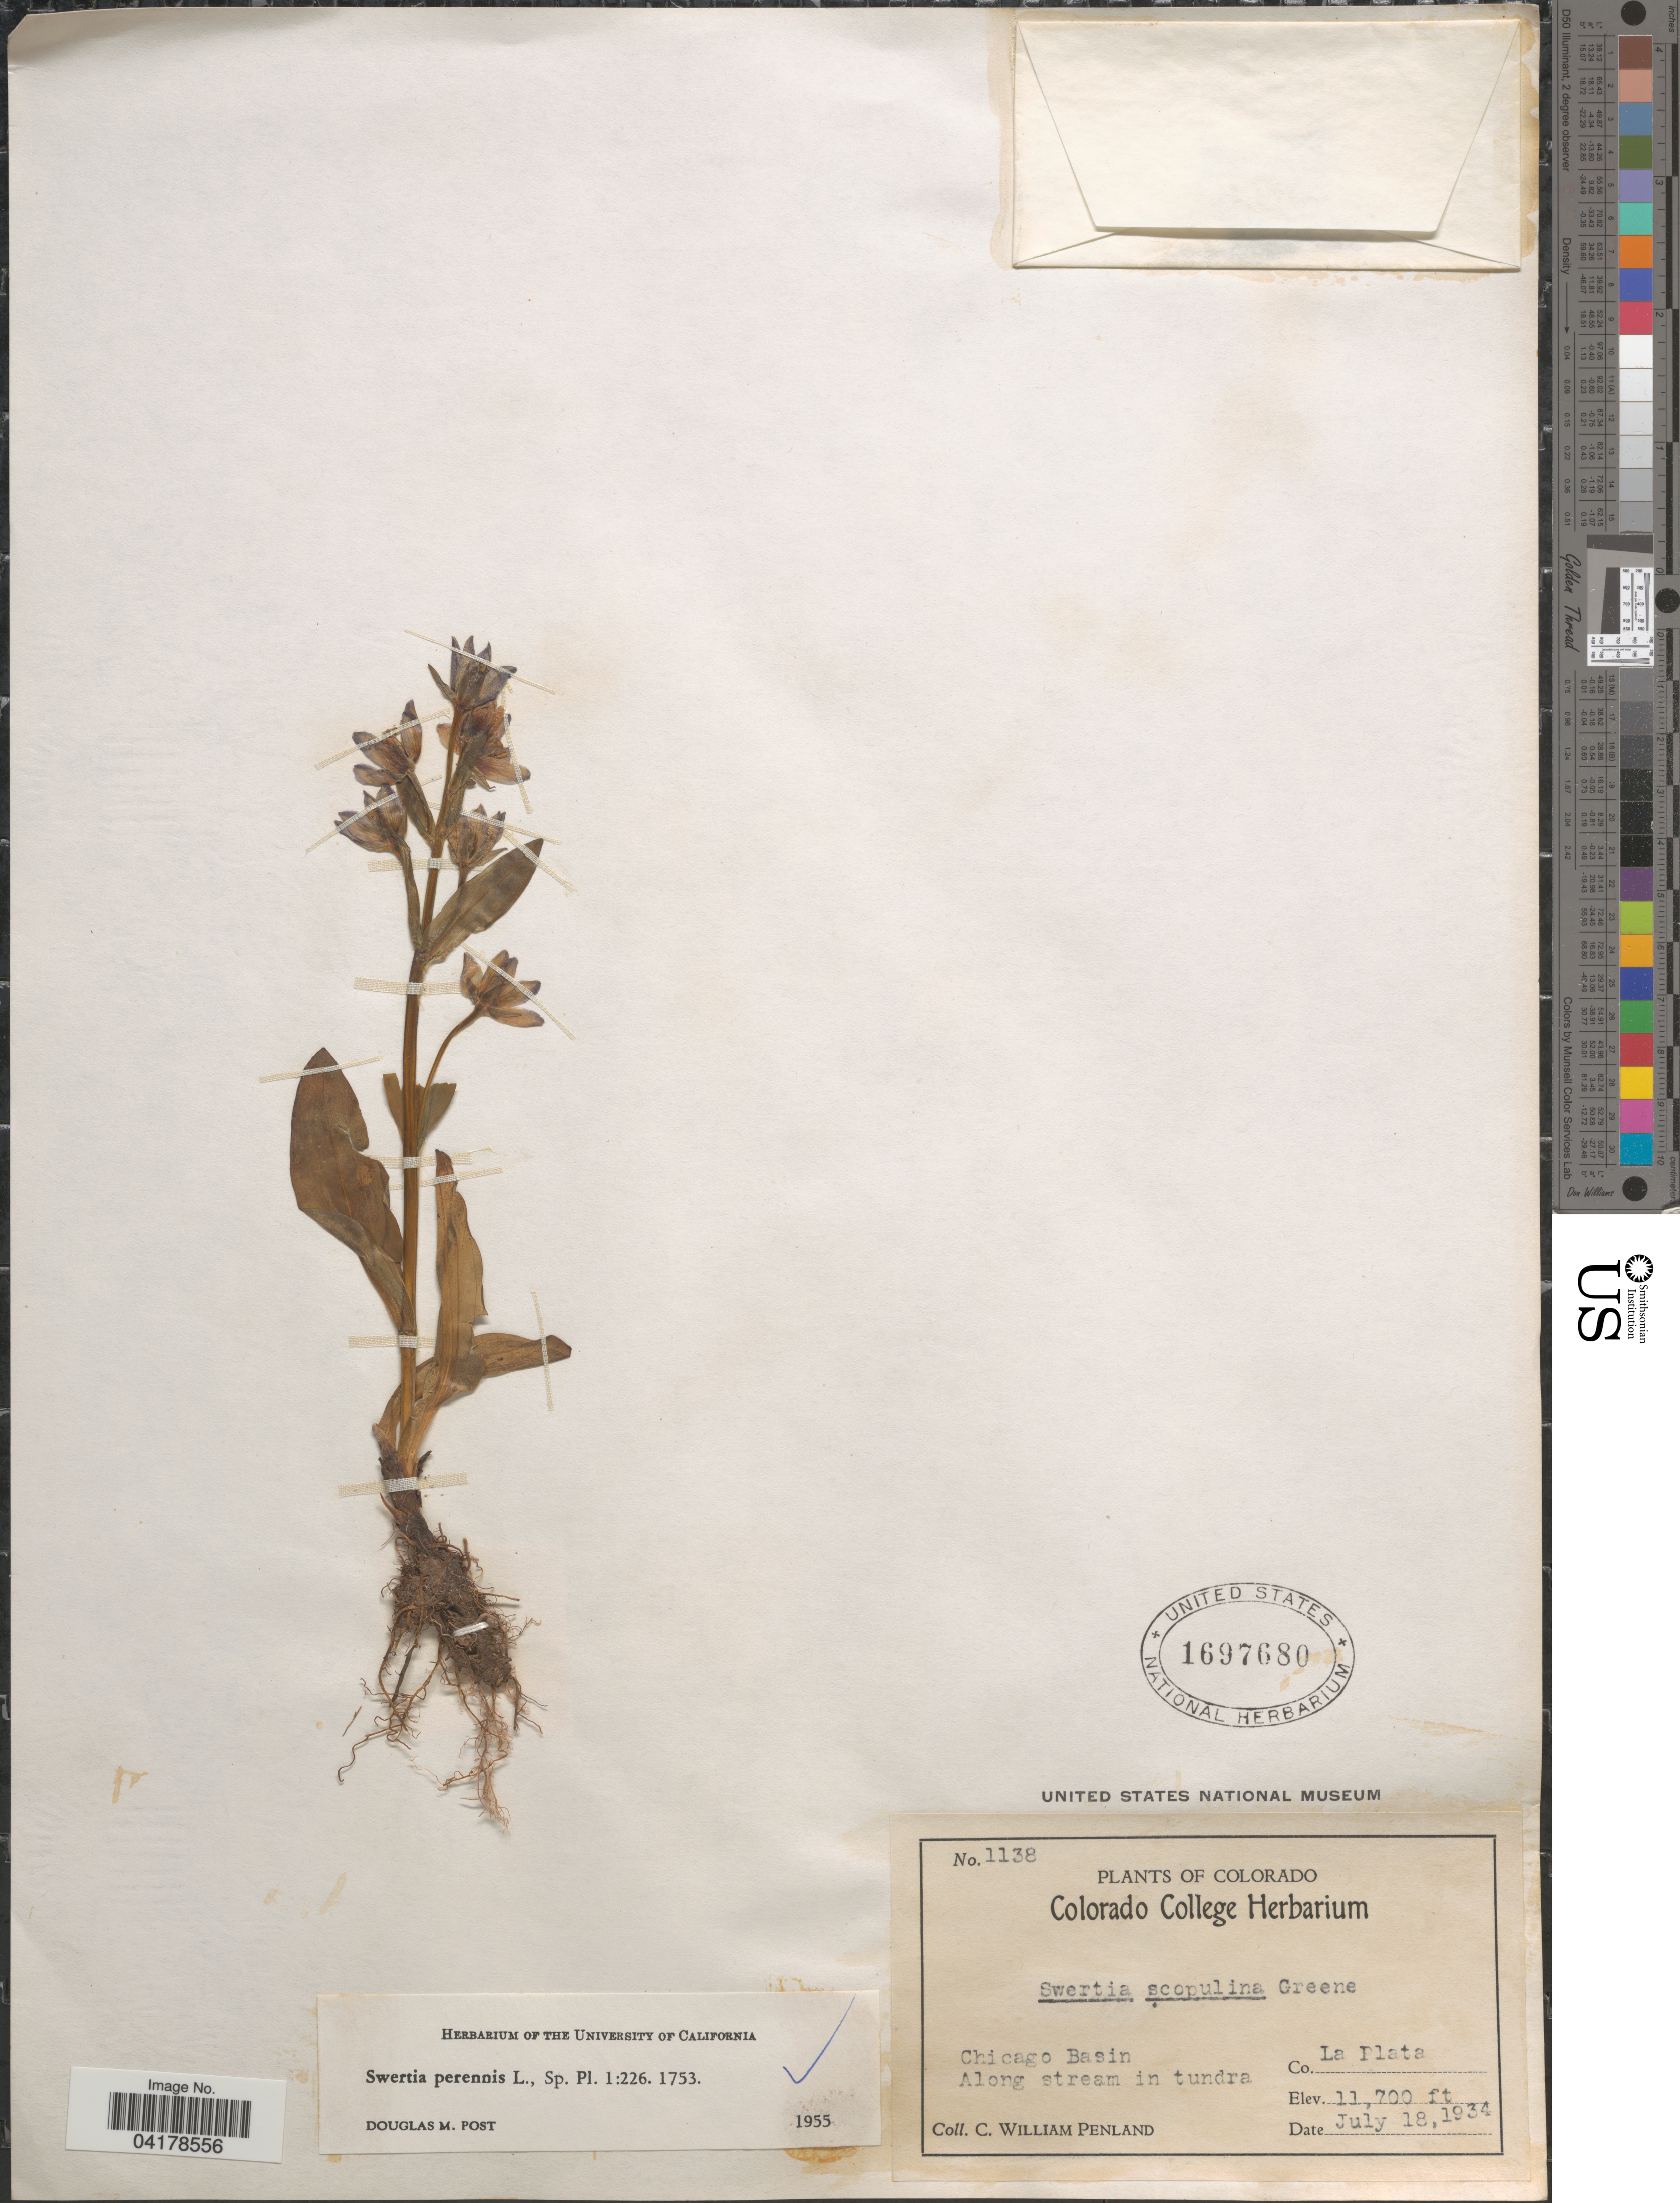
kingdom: Plantae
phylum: Tracheophyta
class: Magnoliopsida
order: Gentianales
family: Gentianaceae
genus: Swertia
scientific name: Swertia perennis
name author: L.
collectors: C. W. Penland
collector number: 1138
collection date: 1934-07-18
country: United States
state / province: Colorado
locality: Chicago Basin. Co. La Plata.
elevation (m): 3566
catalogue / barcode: US 1697680